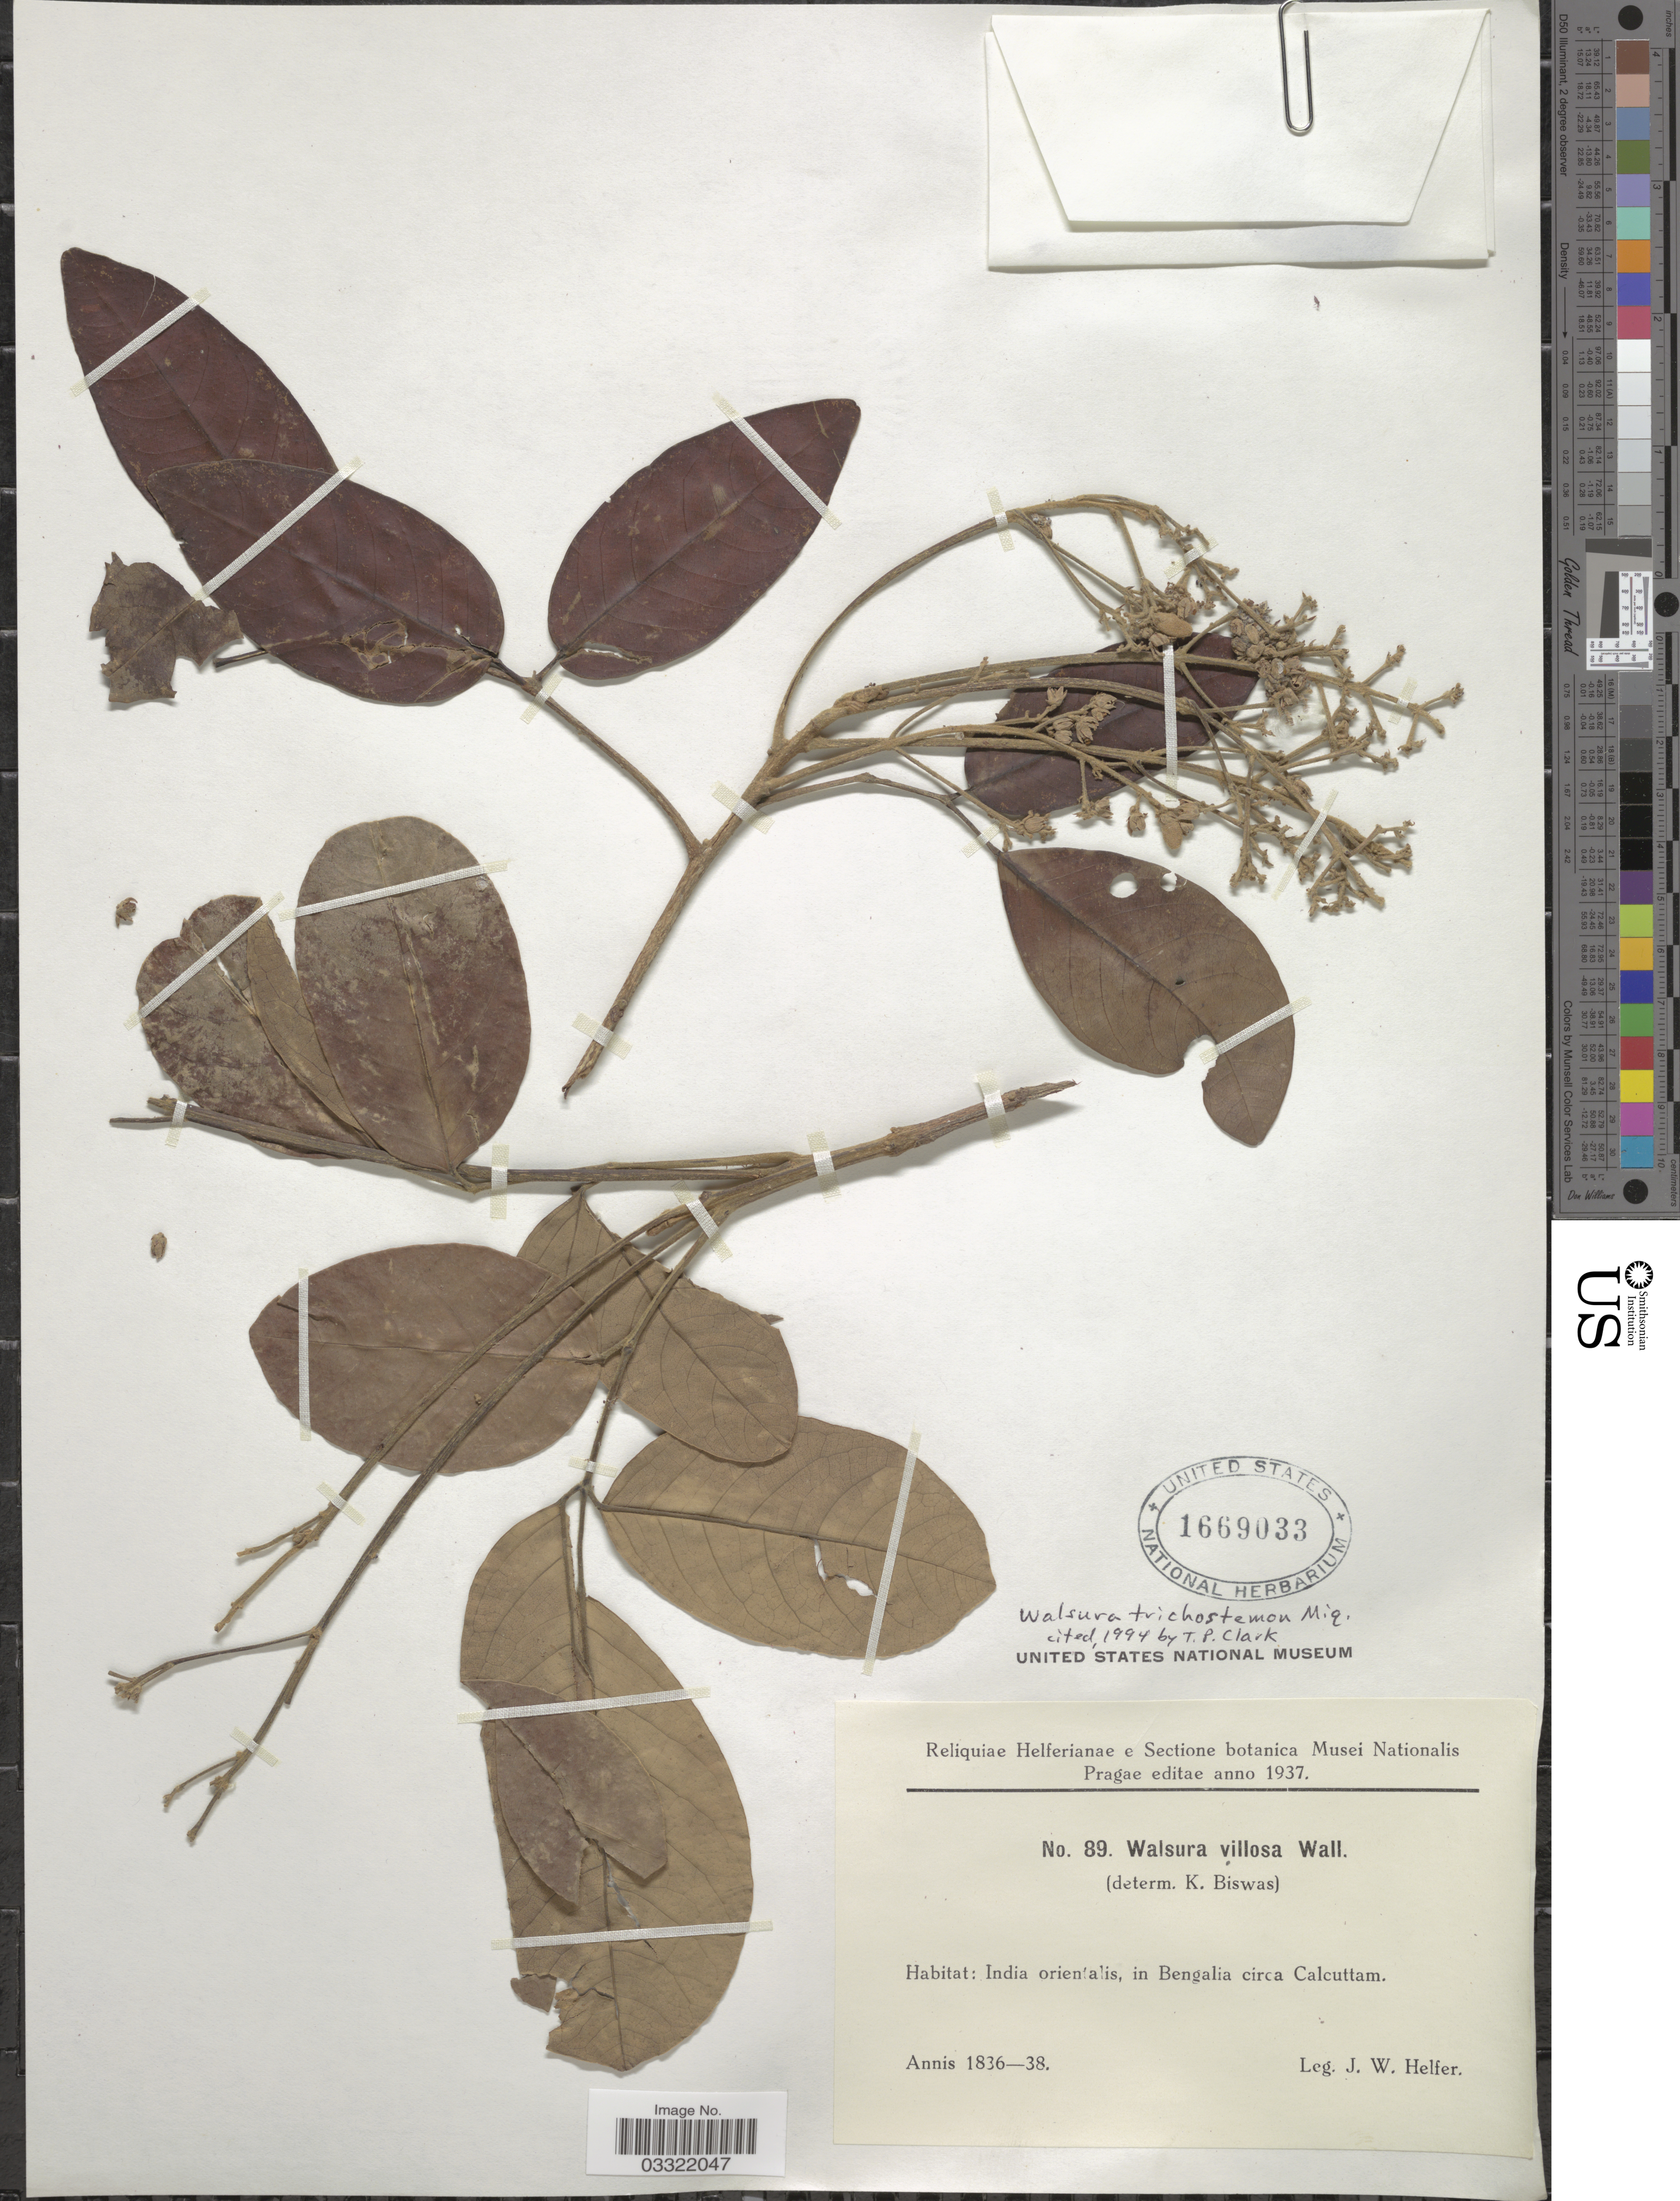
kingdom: Plantae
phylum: Tracheophyta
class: Magnoliopsida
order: Sapindales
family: Meliaceae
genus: Walsura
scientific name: Walsura trichostemon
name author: Miq.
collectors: J. W. Helfer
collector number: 89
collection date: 1836/1838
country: India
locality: India orientalis, in Bengalia circa Calcuttam.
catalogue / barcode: US 1669033